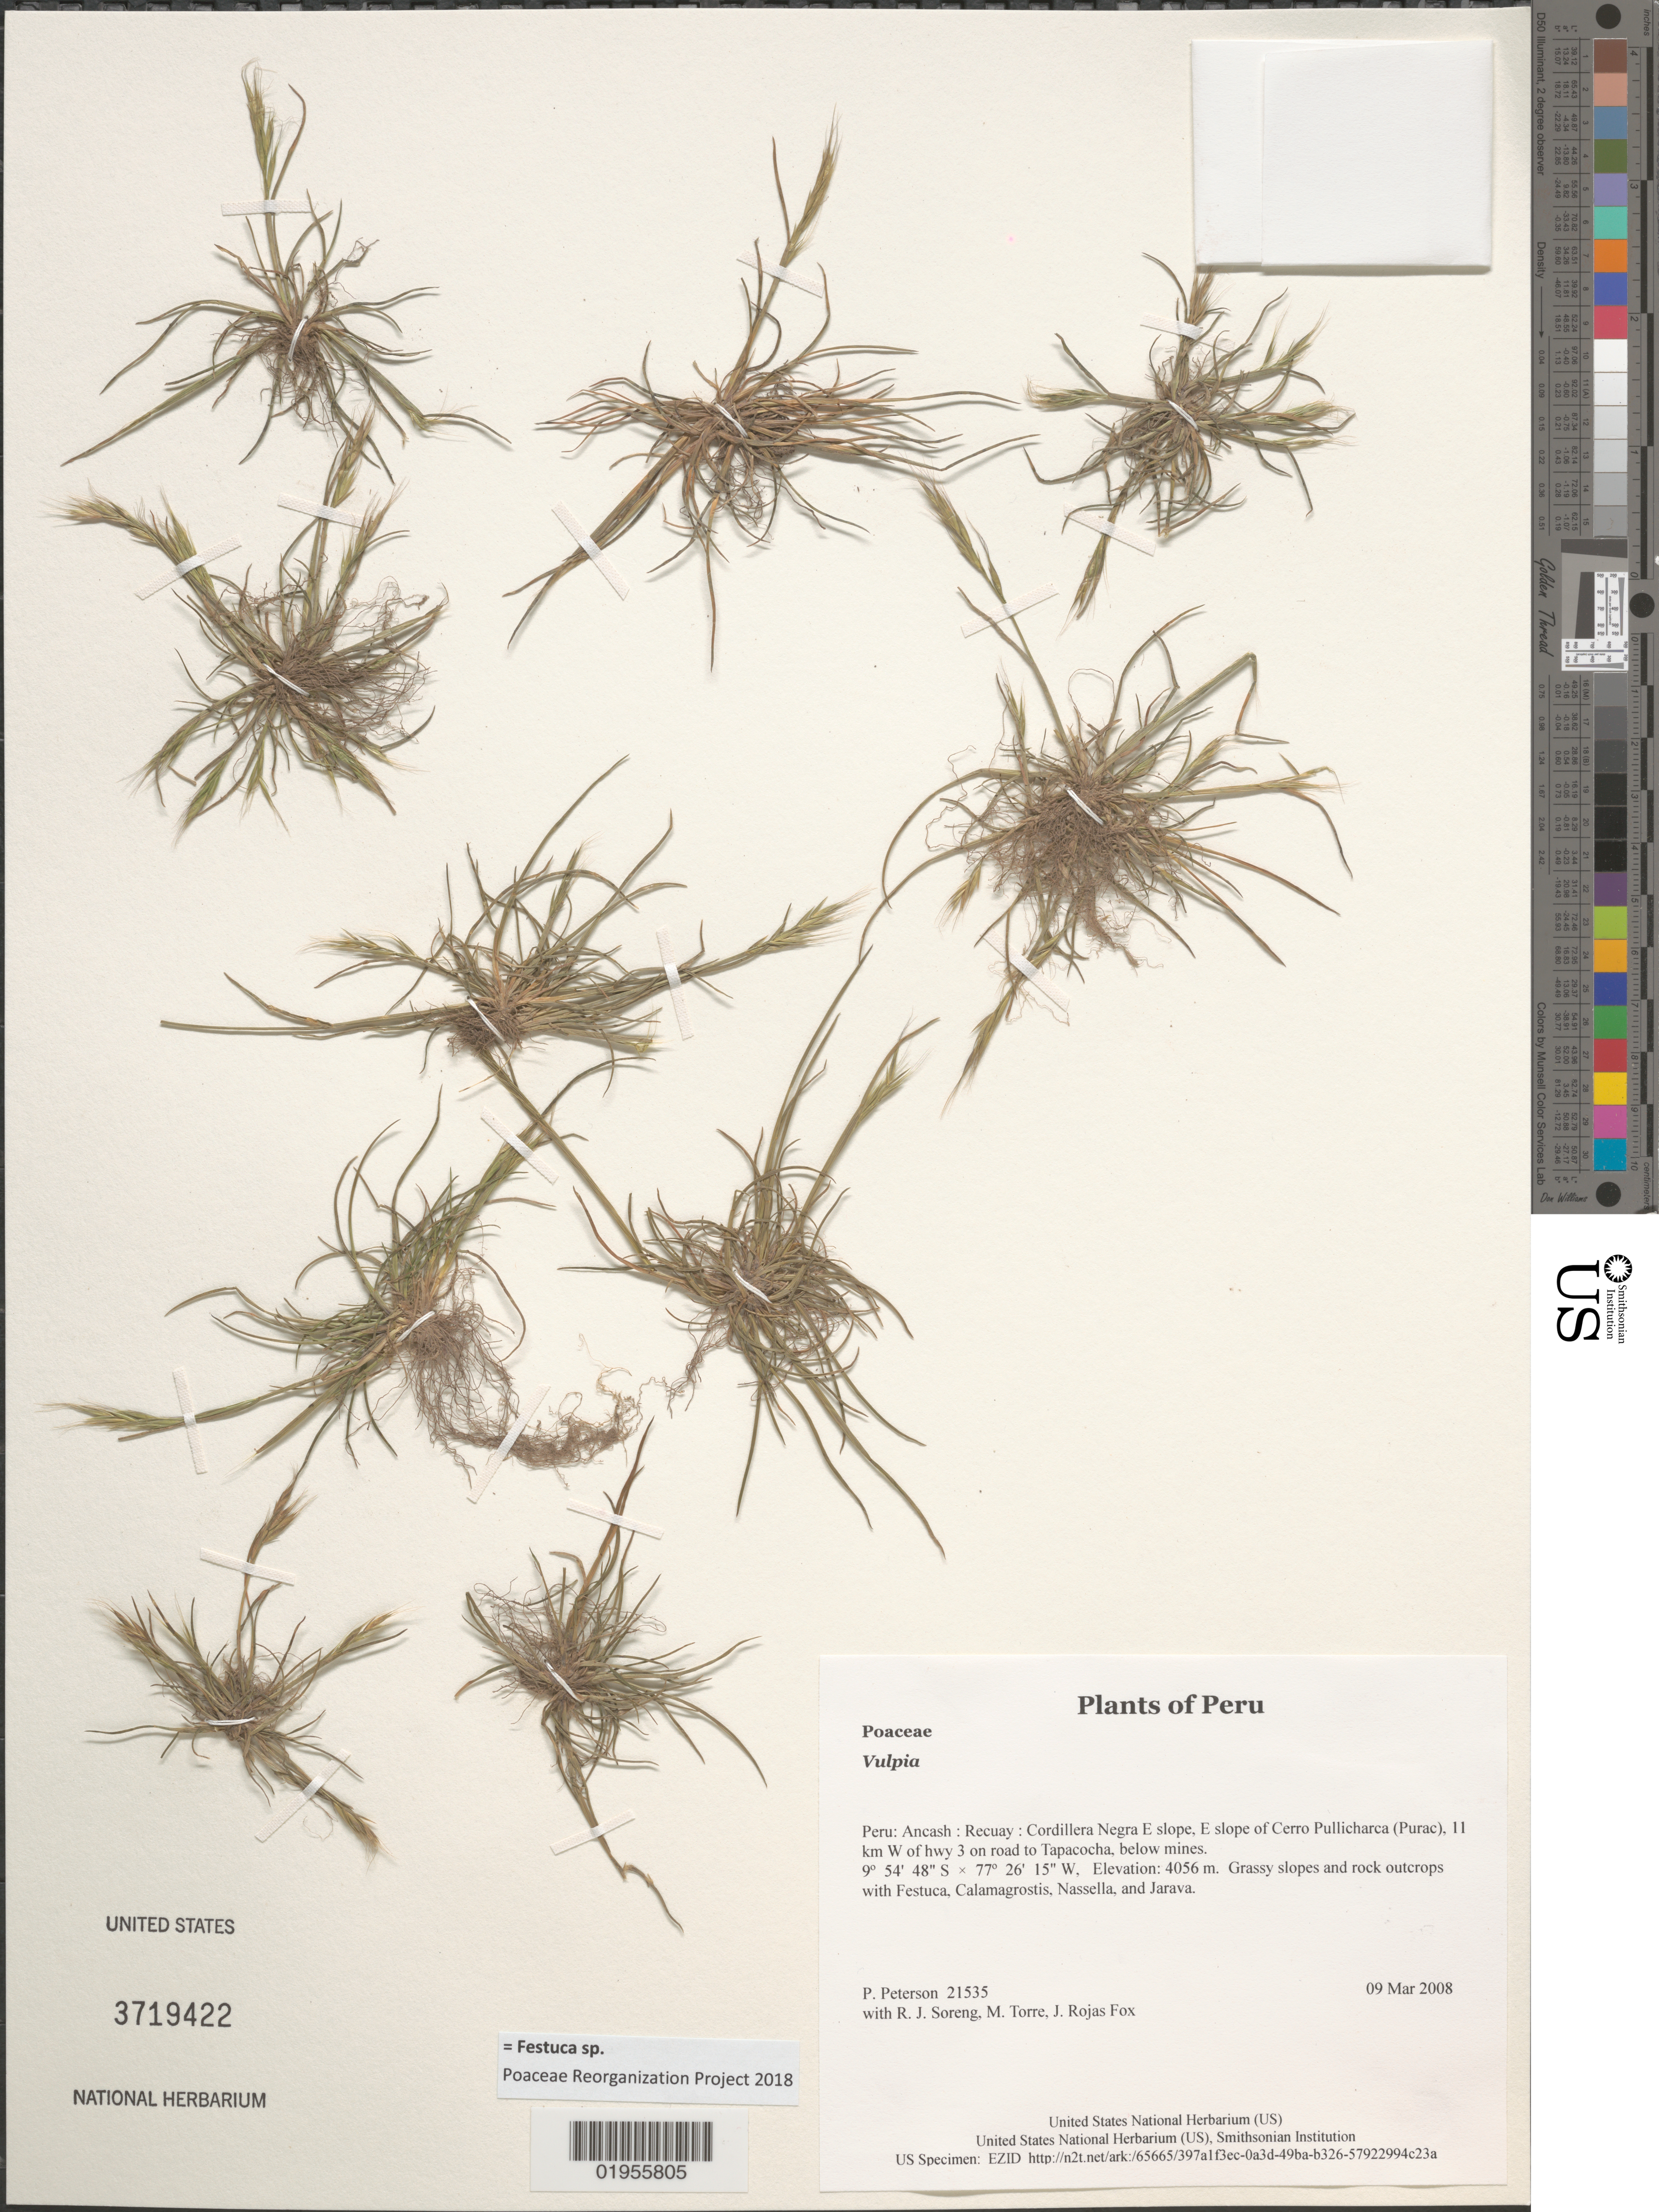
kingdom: Plantae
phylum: Tracheophyta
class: Liliopsida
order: Poales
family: Poaceae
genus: Vulpia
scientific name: Vulpia sp.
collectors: P. M. Peterson, R. J. Soreng, M. Torre & J. Rojas Fox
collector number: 21535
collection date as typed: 09 Mar 2008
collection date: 2008-03-09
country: Peru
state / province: Ancash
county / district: Recuay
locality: Cordillera Negra E slope, E slope of Cerro Pullicharca (Purac), 11 km W of hwy 3 on road to Tapacocha, below mines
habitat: Grassy slopes and rock outcrops with Festuca, Calamagrostis, Nassella, and Jarava.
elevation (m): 4056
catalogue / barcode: US 3719422